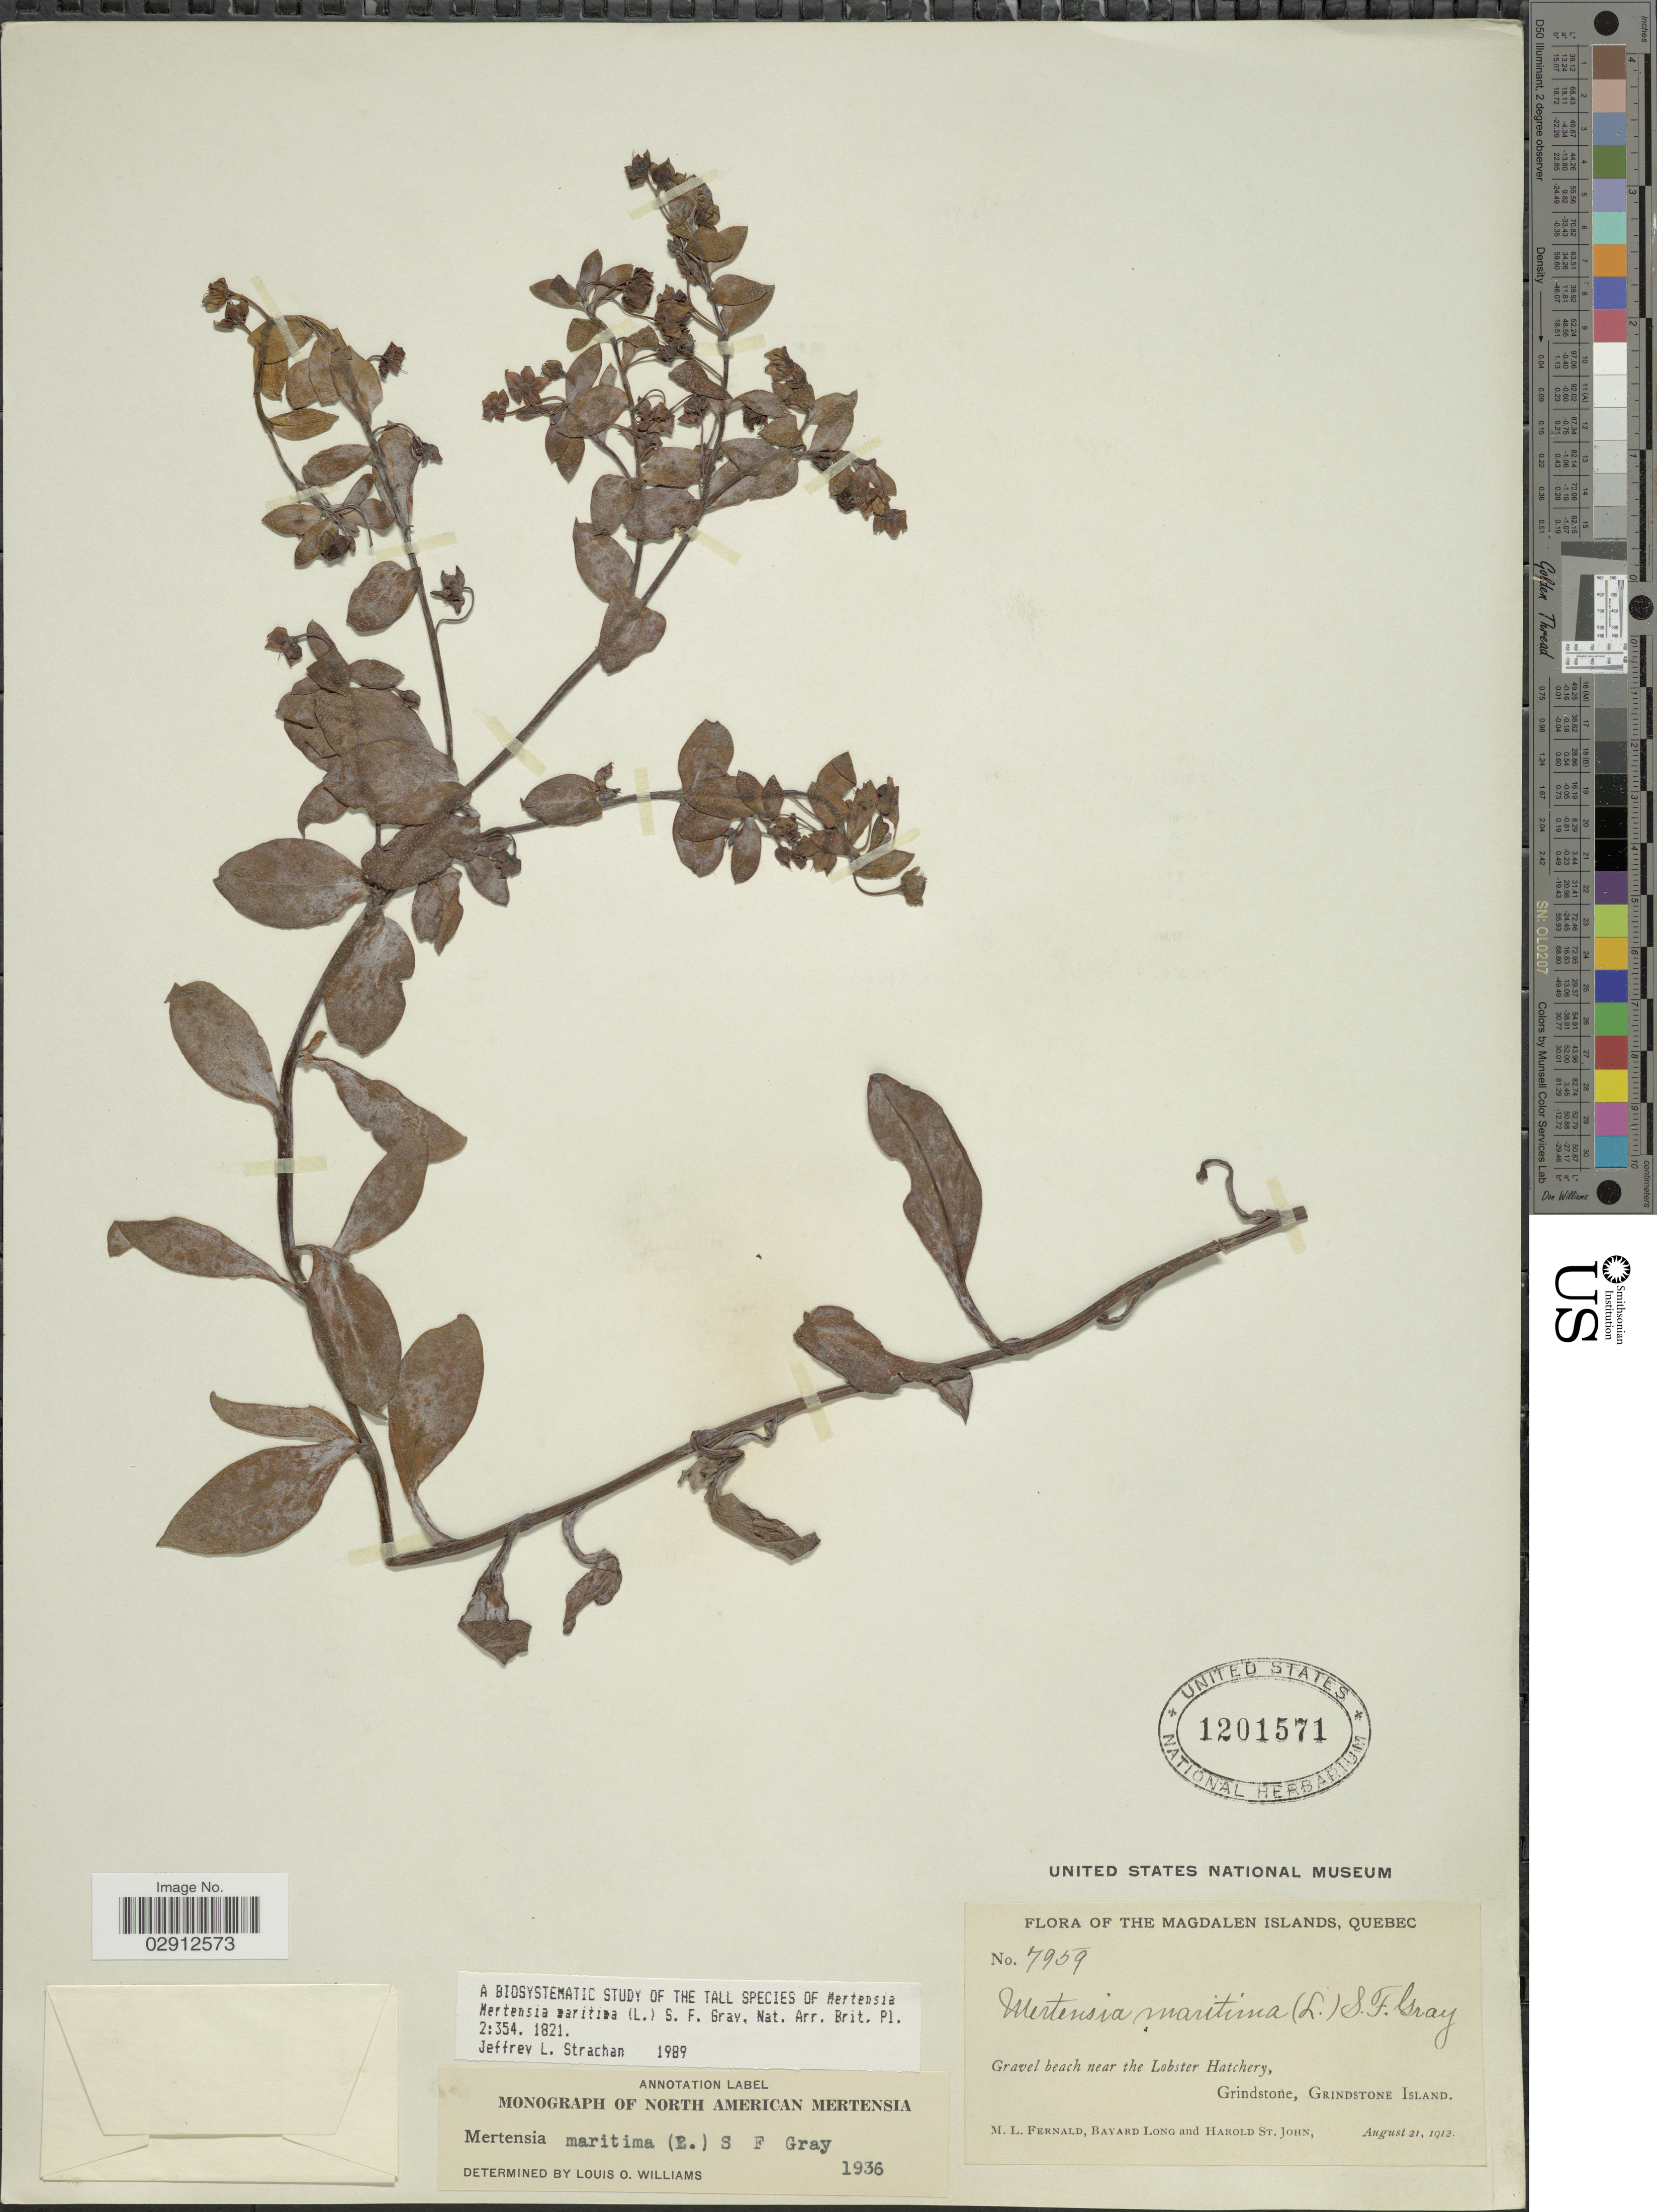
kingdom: Plantae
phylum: Tracheophyta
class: Magnoliopsida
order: Boraginales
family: Boraginaceae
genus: Mertensia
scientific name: Mertensia maritima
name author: (L.) S.F. Gray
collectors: M. L. Fernald, B. Long & H. St. John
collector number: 7959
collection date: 1912-08-21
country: Canada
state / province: Quebec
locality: The Magdalen Islands, Quebec, Gravel beach near the Lobster Hatchery, Grindstone, Grindstone Island.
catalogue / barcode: US 1201571